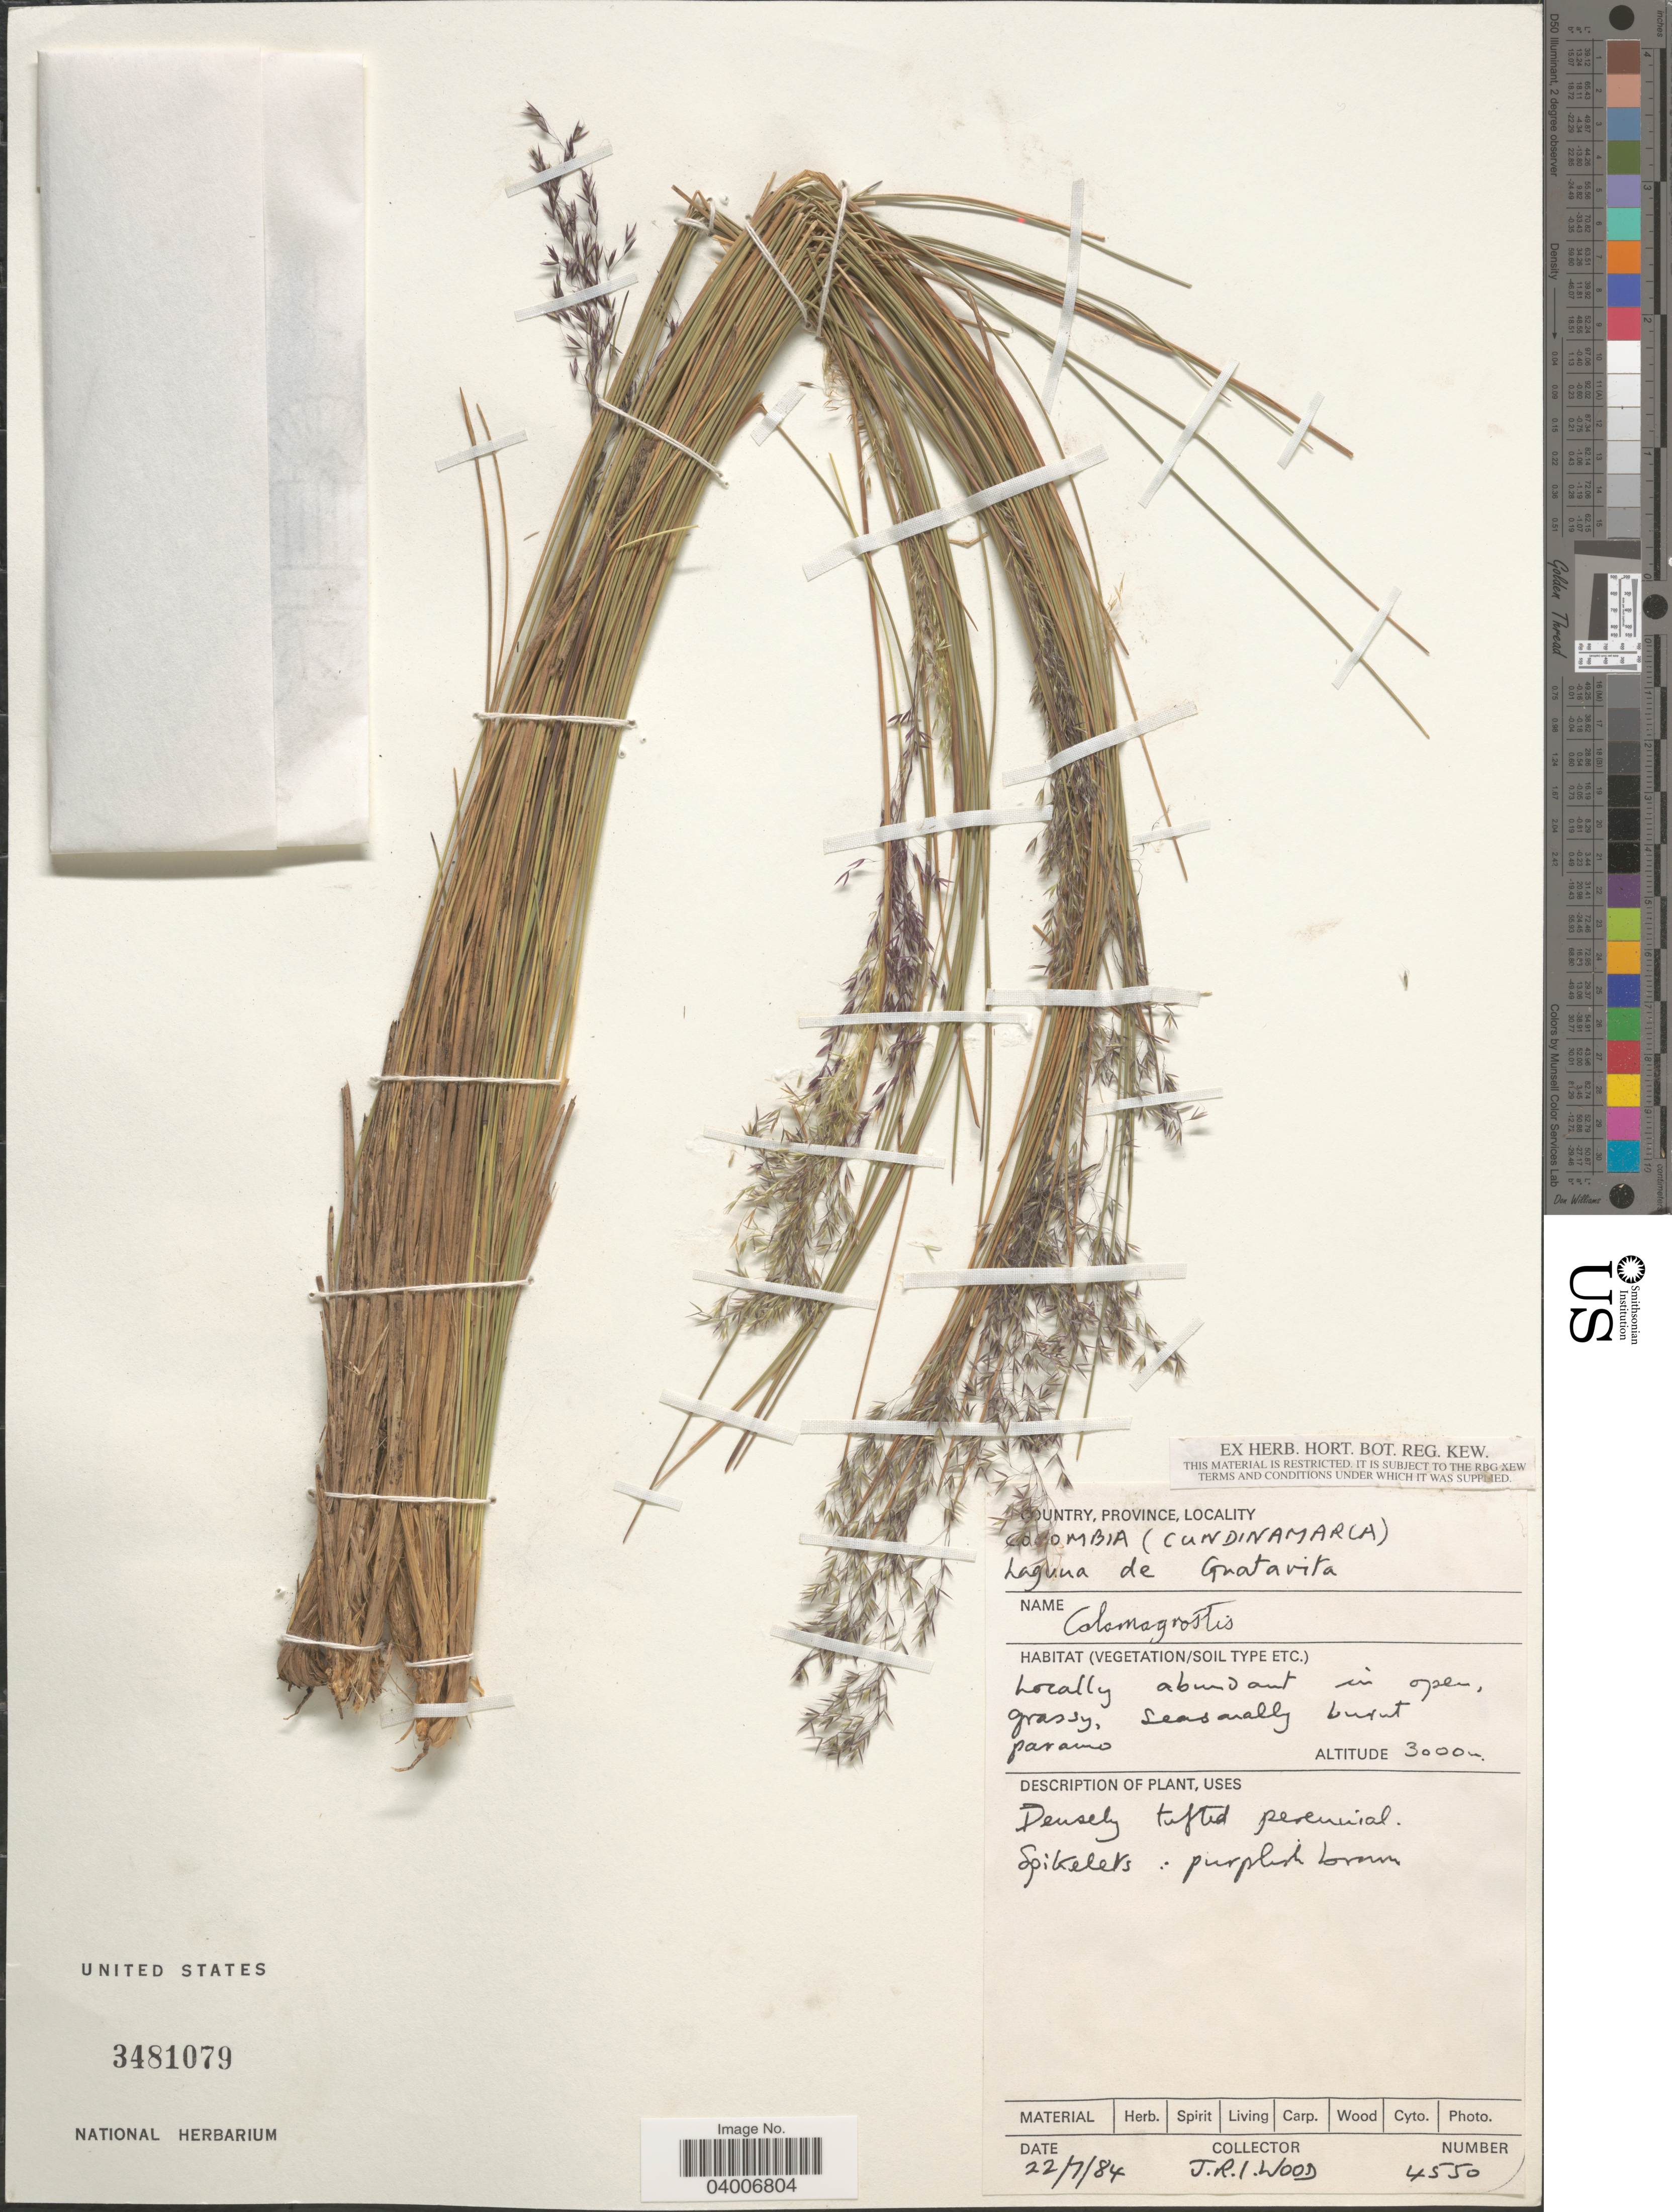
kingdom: Plantae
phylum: Tracheophyta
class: Liliopsida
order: Poales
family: Poaceae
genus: Cinnagrostis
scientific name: Cinnagrostis sp.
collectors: J. R. I. Wood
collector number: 4550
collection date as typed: Transcribed d/m/y: 22/7/84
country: Colombia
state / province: Cundinamarca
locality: Laguna de Guatavita.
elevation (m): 3000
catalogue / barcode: US 3481079